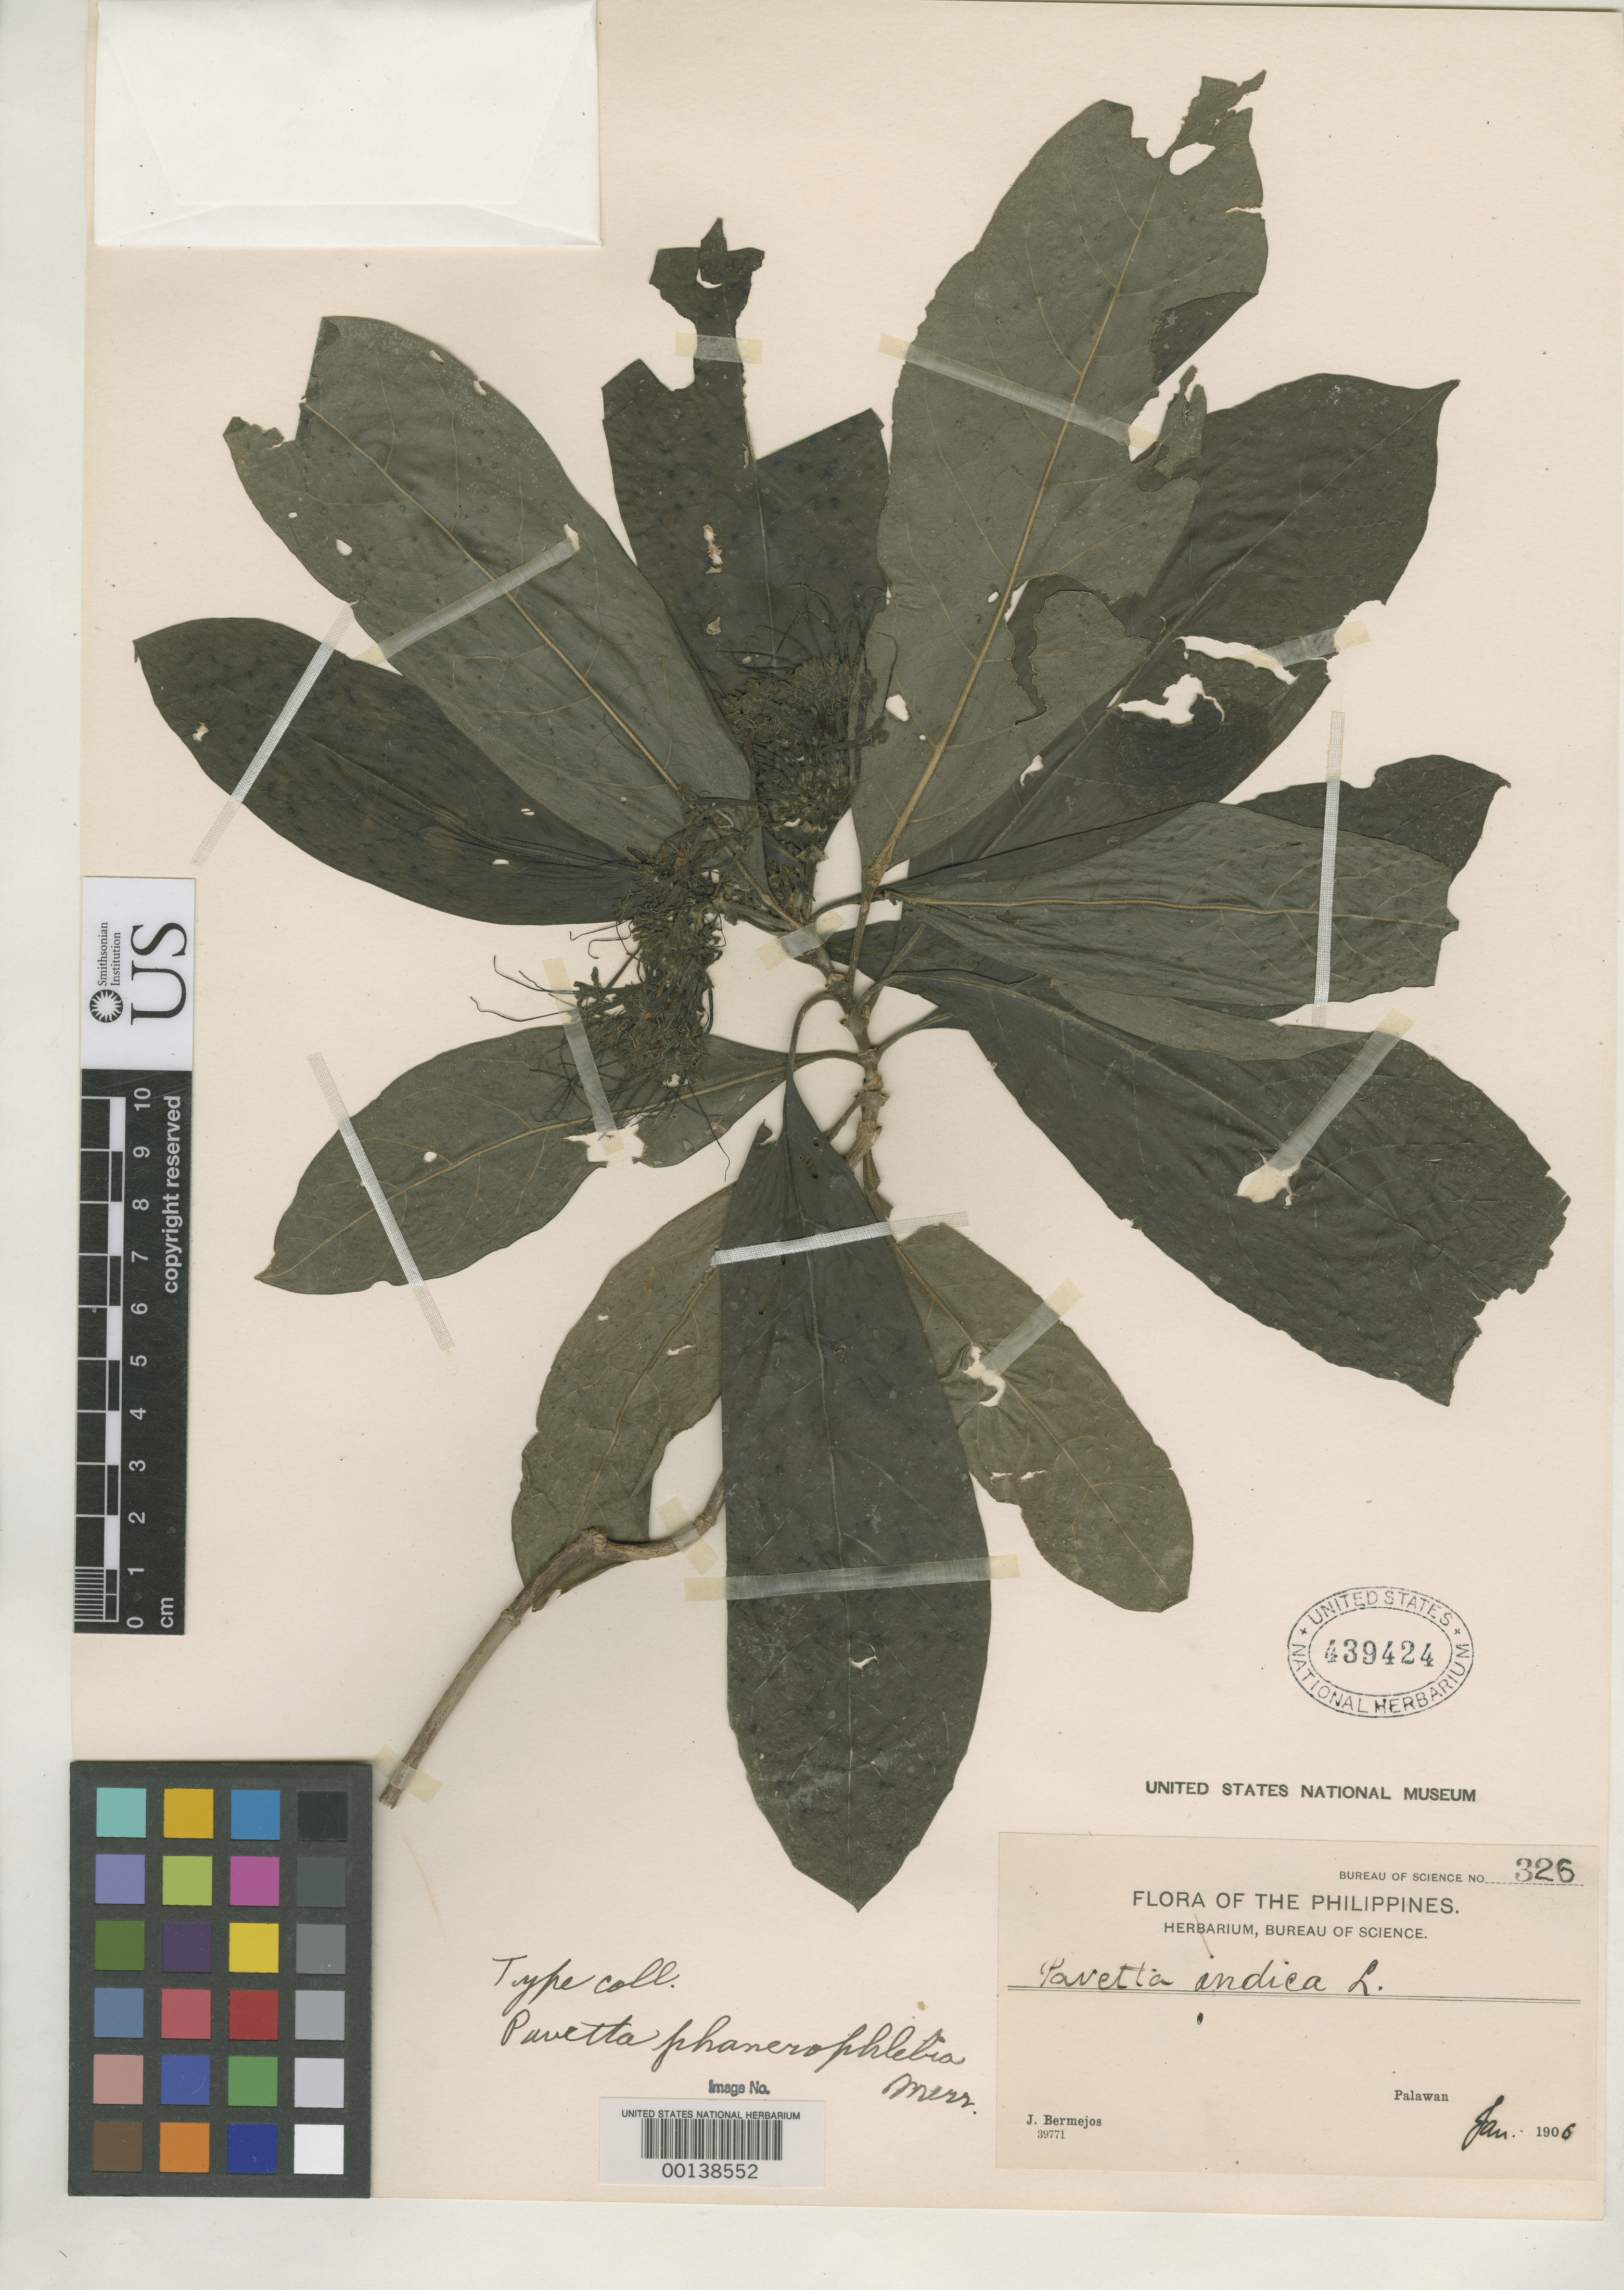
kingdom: Plantae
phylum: Tracheophyta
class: Magnoliopsida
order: Gentianales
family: Rubiaceae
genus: Pavetta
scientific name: Pavetta phanerophlebia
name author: Merr.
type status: Isotype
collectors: J. Bermejos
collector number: Bur. Sci. 326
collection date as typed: Jan 1906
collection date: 1906-01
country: Philippines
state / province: Mimaropa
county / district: Palawan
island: Palawan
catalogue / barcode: US 439424